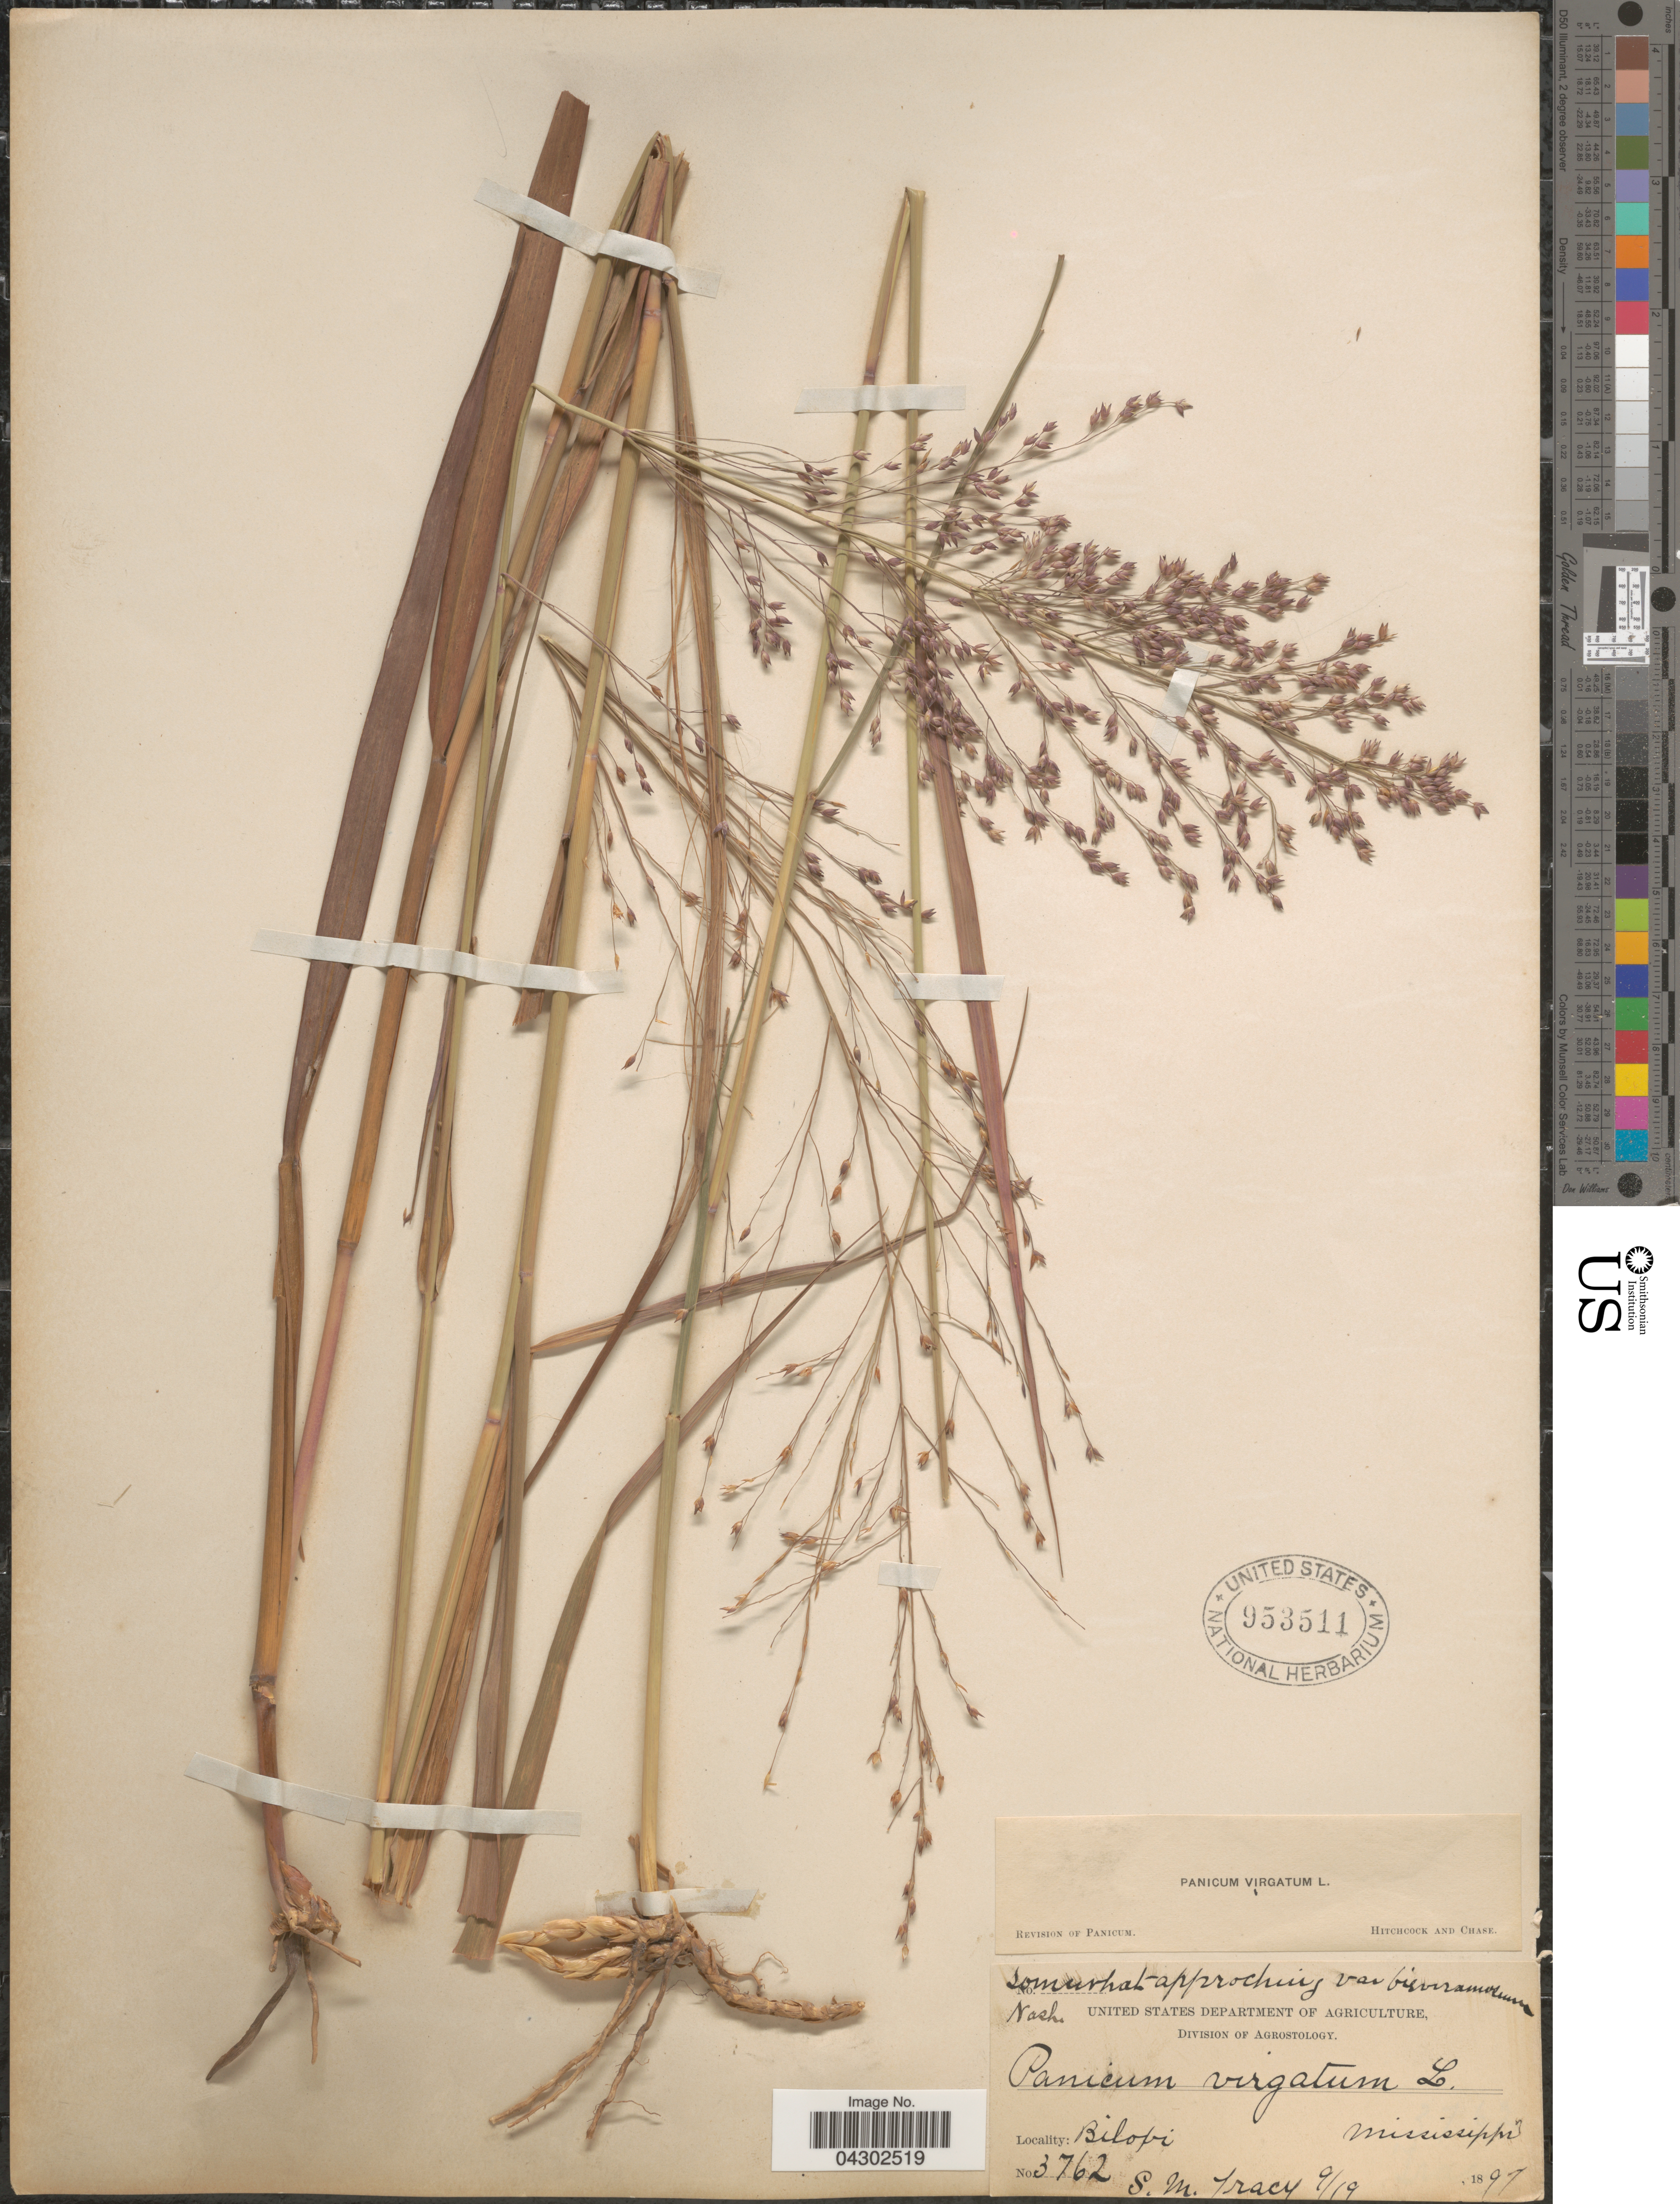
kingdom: Plantae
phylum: Tracheophyta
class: Liliopsida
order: Poales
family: Poaceae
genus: Panicum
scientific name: Panicum virgatum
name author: L.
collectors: S. M. Tracy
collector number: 3762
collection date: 1897-09-19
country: United States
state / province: Mississippi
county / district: Harrison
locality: Biloxi.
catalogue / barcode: US 953511